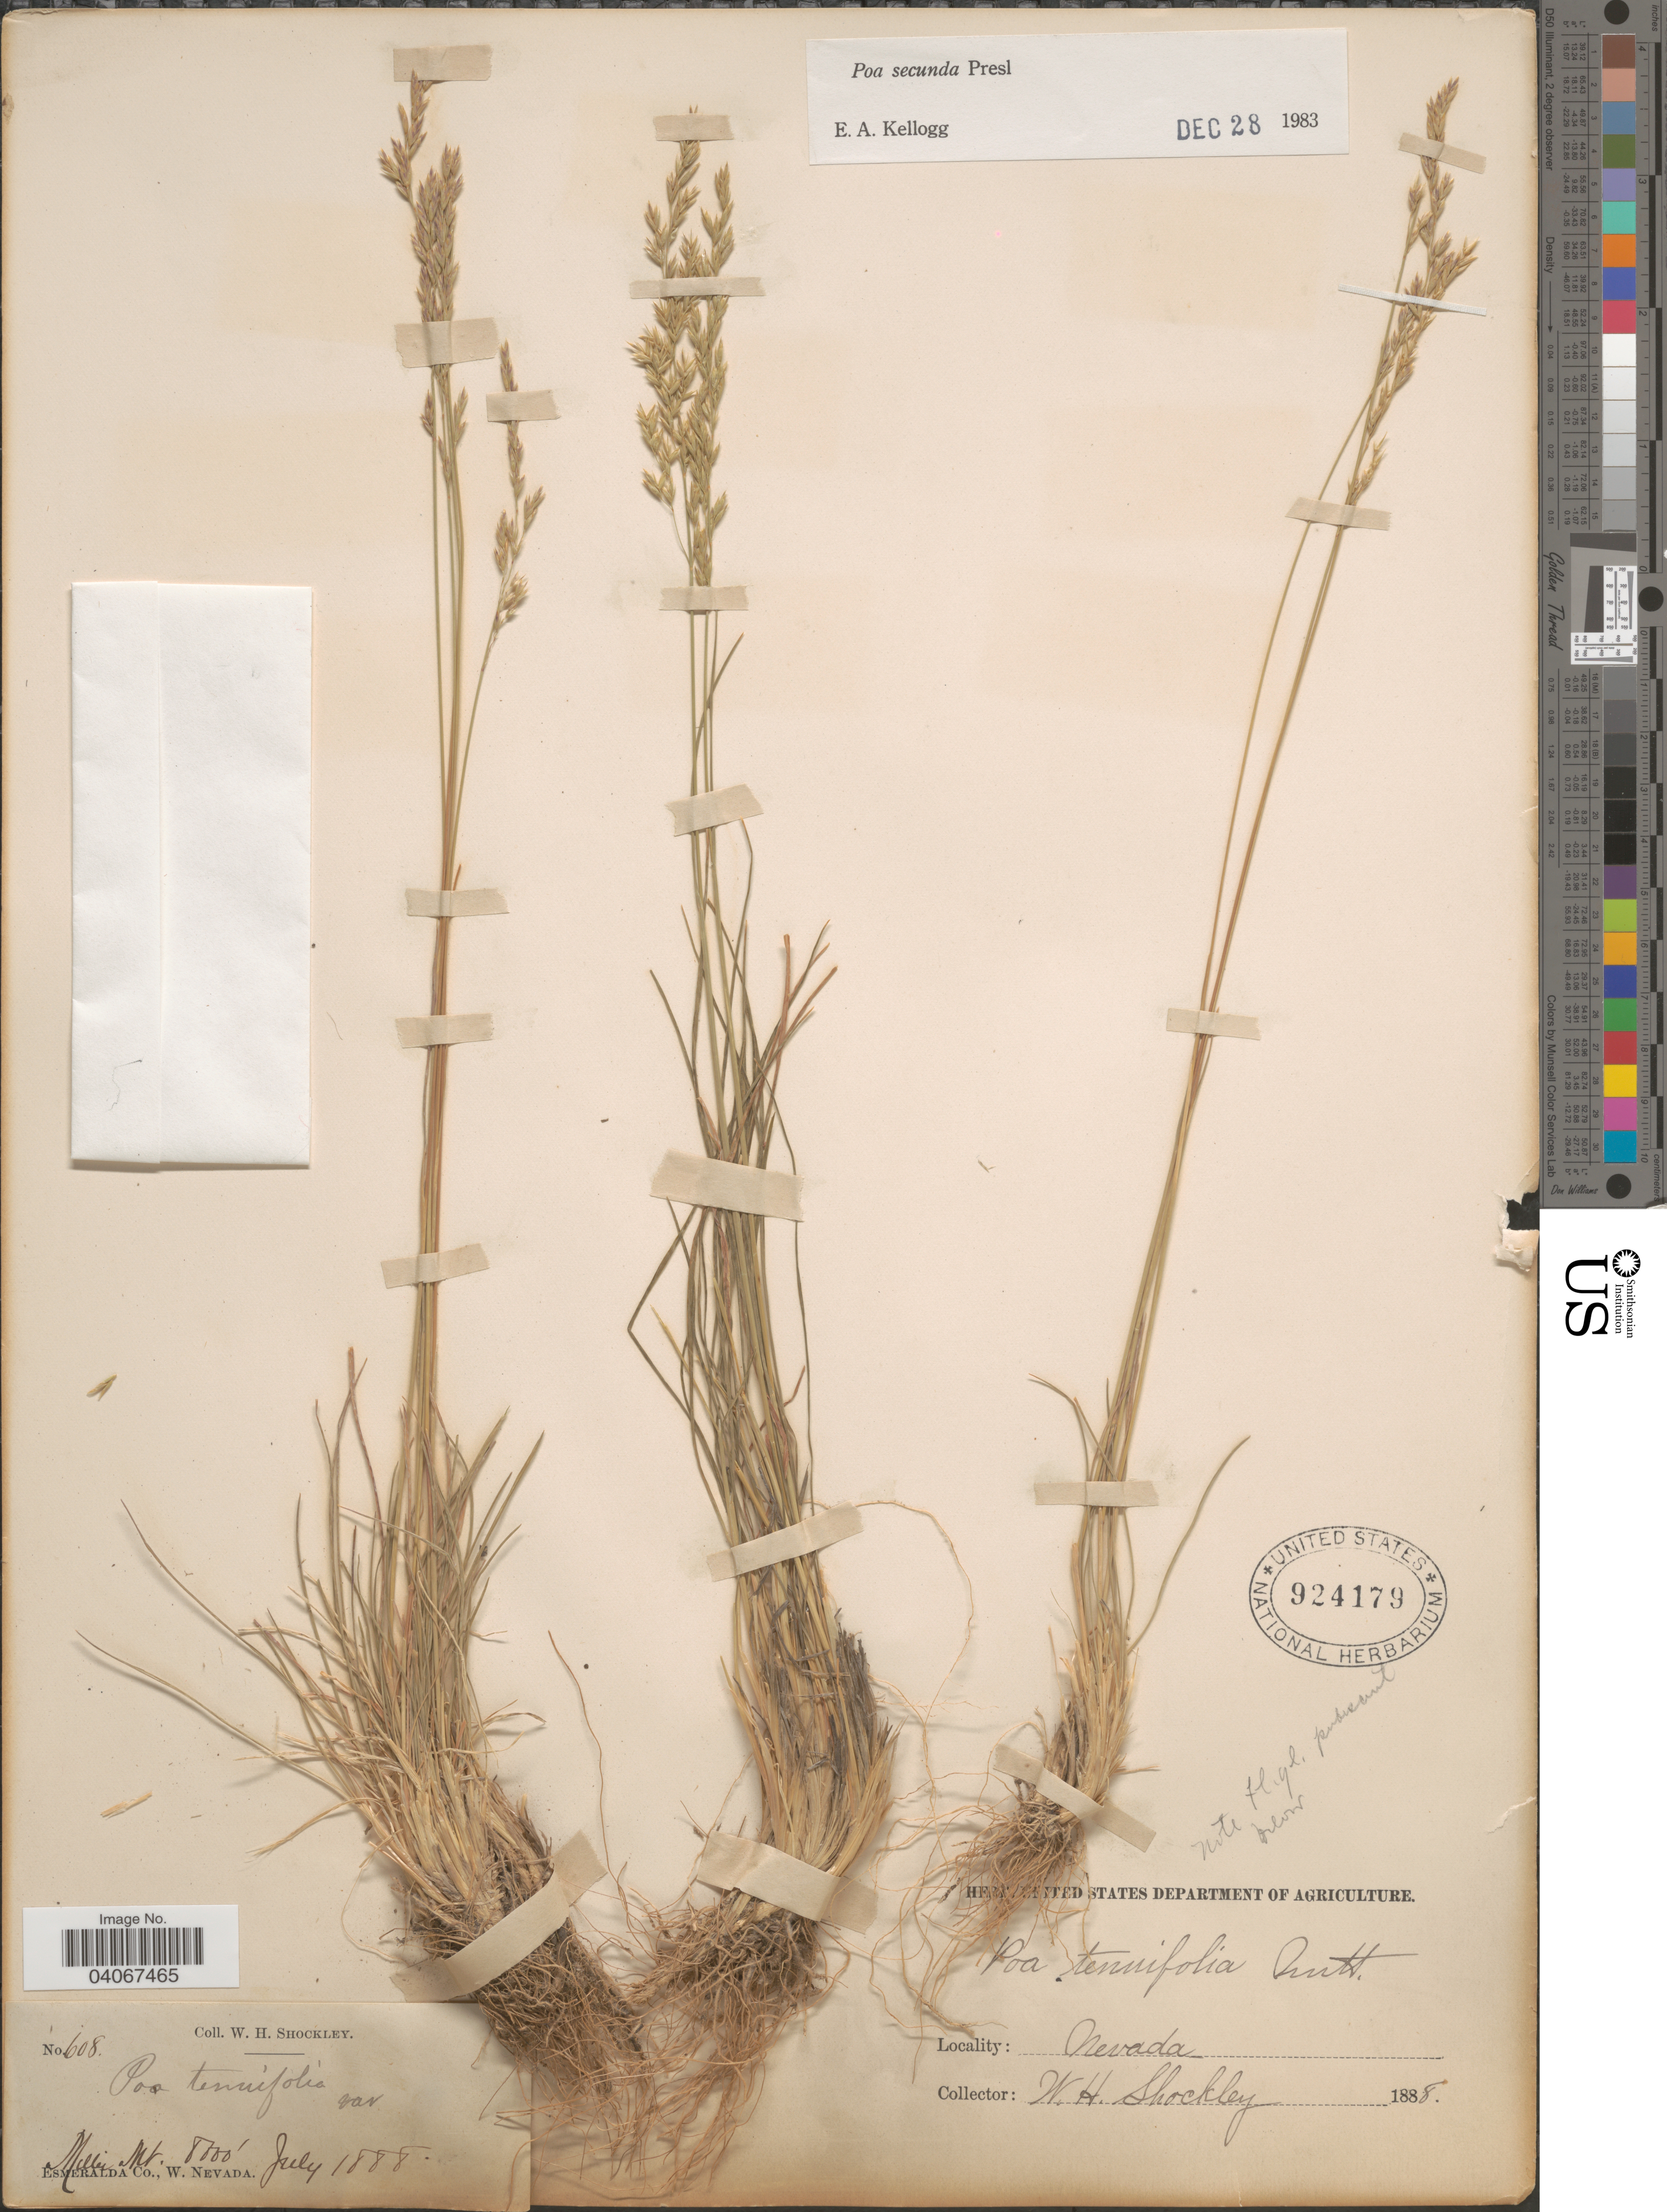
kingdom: Plantae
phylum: Tracheophyta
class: Liliopsida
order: Poales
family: Poaceae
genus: Poa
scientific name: Poa secunda subsp. secunda var. secunda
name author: J. Presl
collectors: W. Shockley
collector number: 608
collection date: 1888-07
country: United States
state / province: Nevada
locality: Miller Mt. Esmeralda Co., W. Nevada.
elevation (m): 2438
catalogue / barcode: US 924179